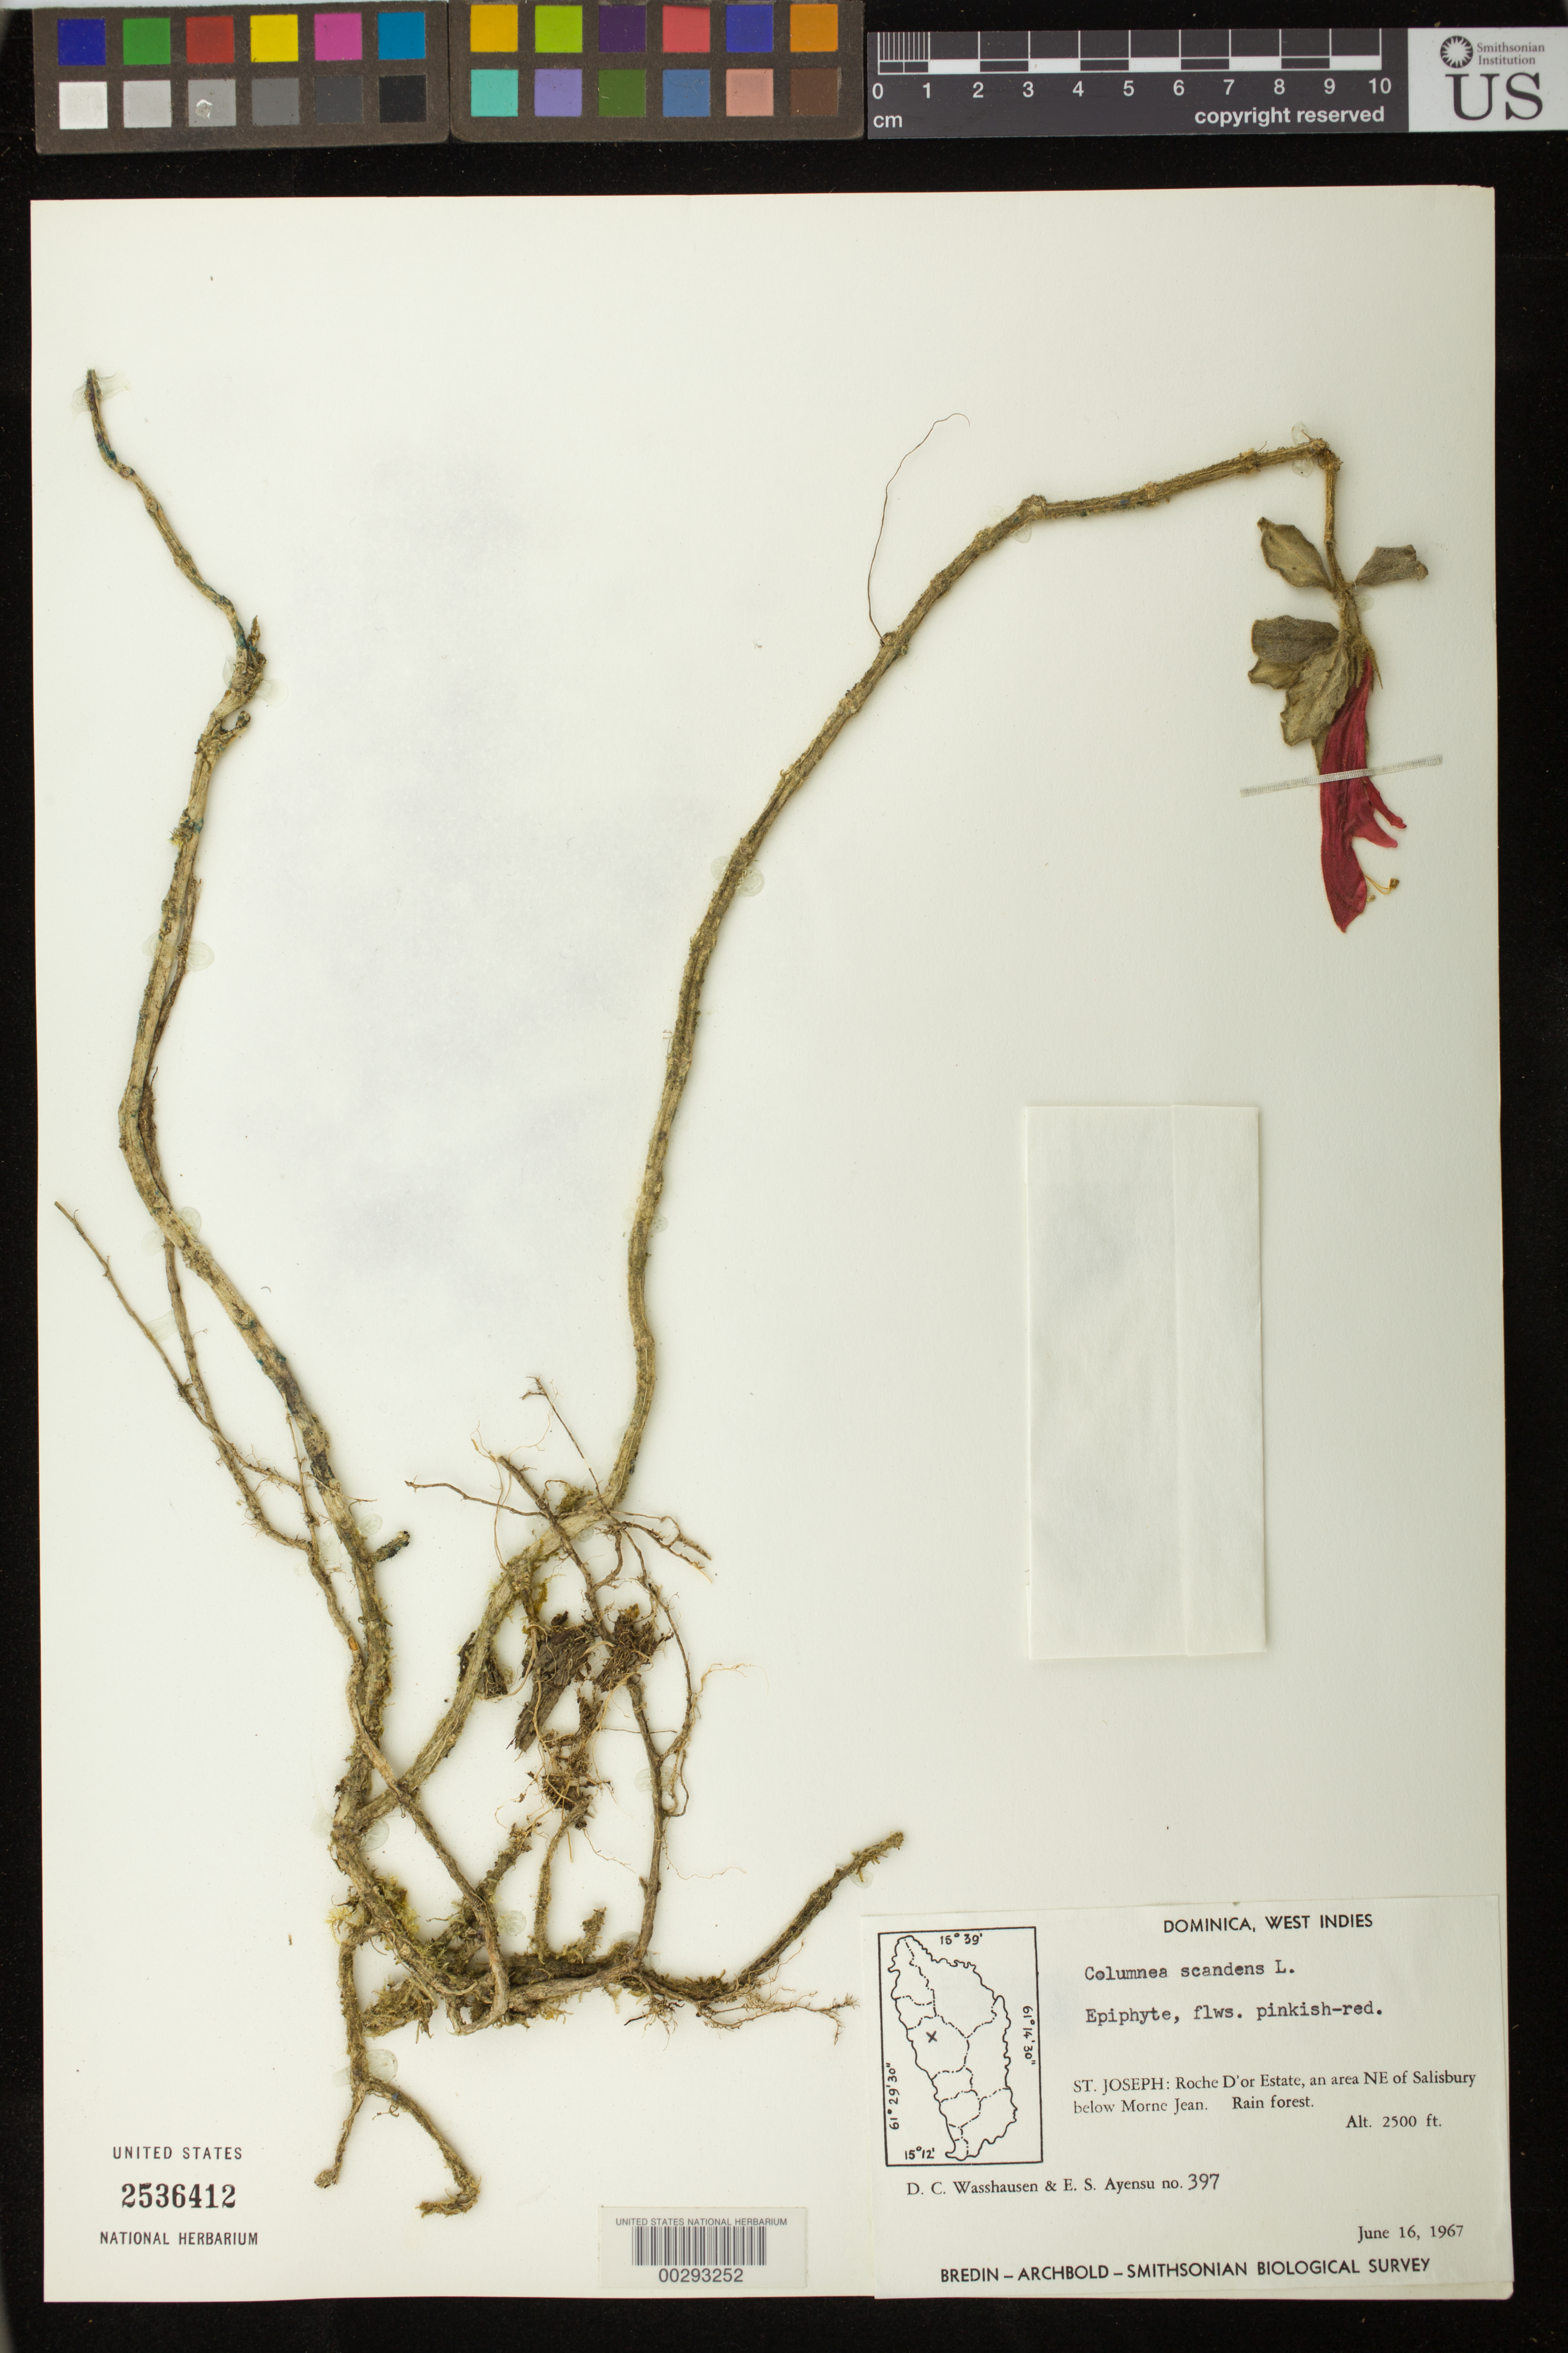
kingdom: Plantae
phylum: Tracheophyta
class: Magnoliopsida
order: Lamiales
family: Gesneriaceae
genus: Columnea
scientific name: Columnea scandens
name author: L.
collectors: D. C. Wasshausen & E. S. Ayensu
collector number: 397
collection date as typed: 16 Jun 1967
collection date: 1967-06-16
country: Dominica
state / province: St. Joseph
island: Dominica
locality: SE of Salisbury below Morne Jean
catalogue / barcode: US 2536412